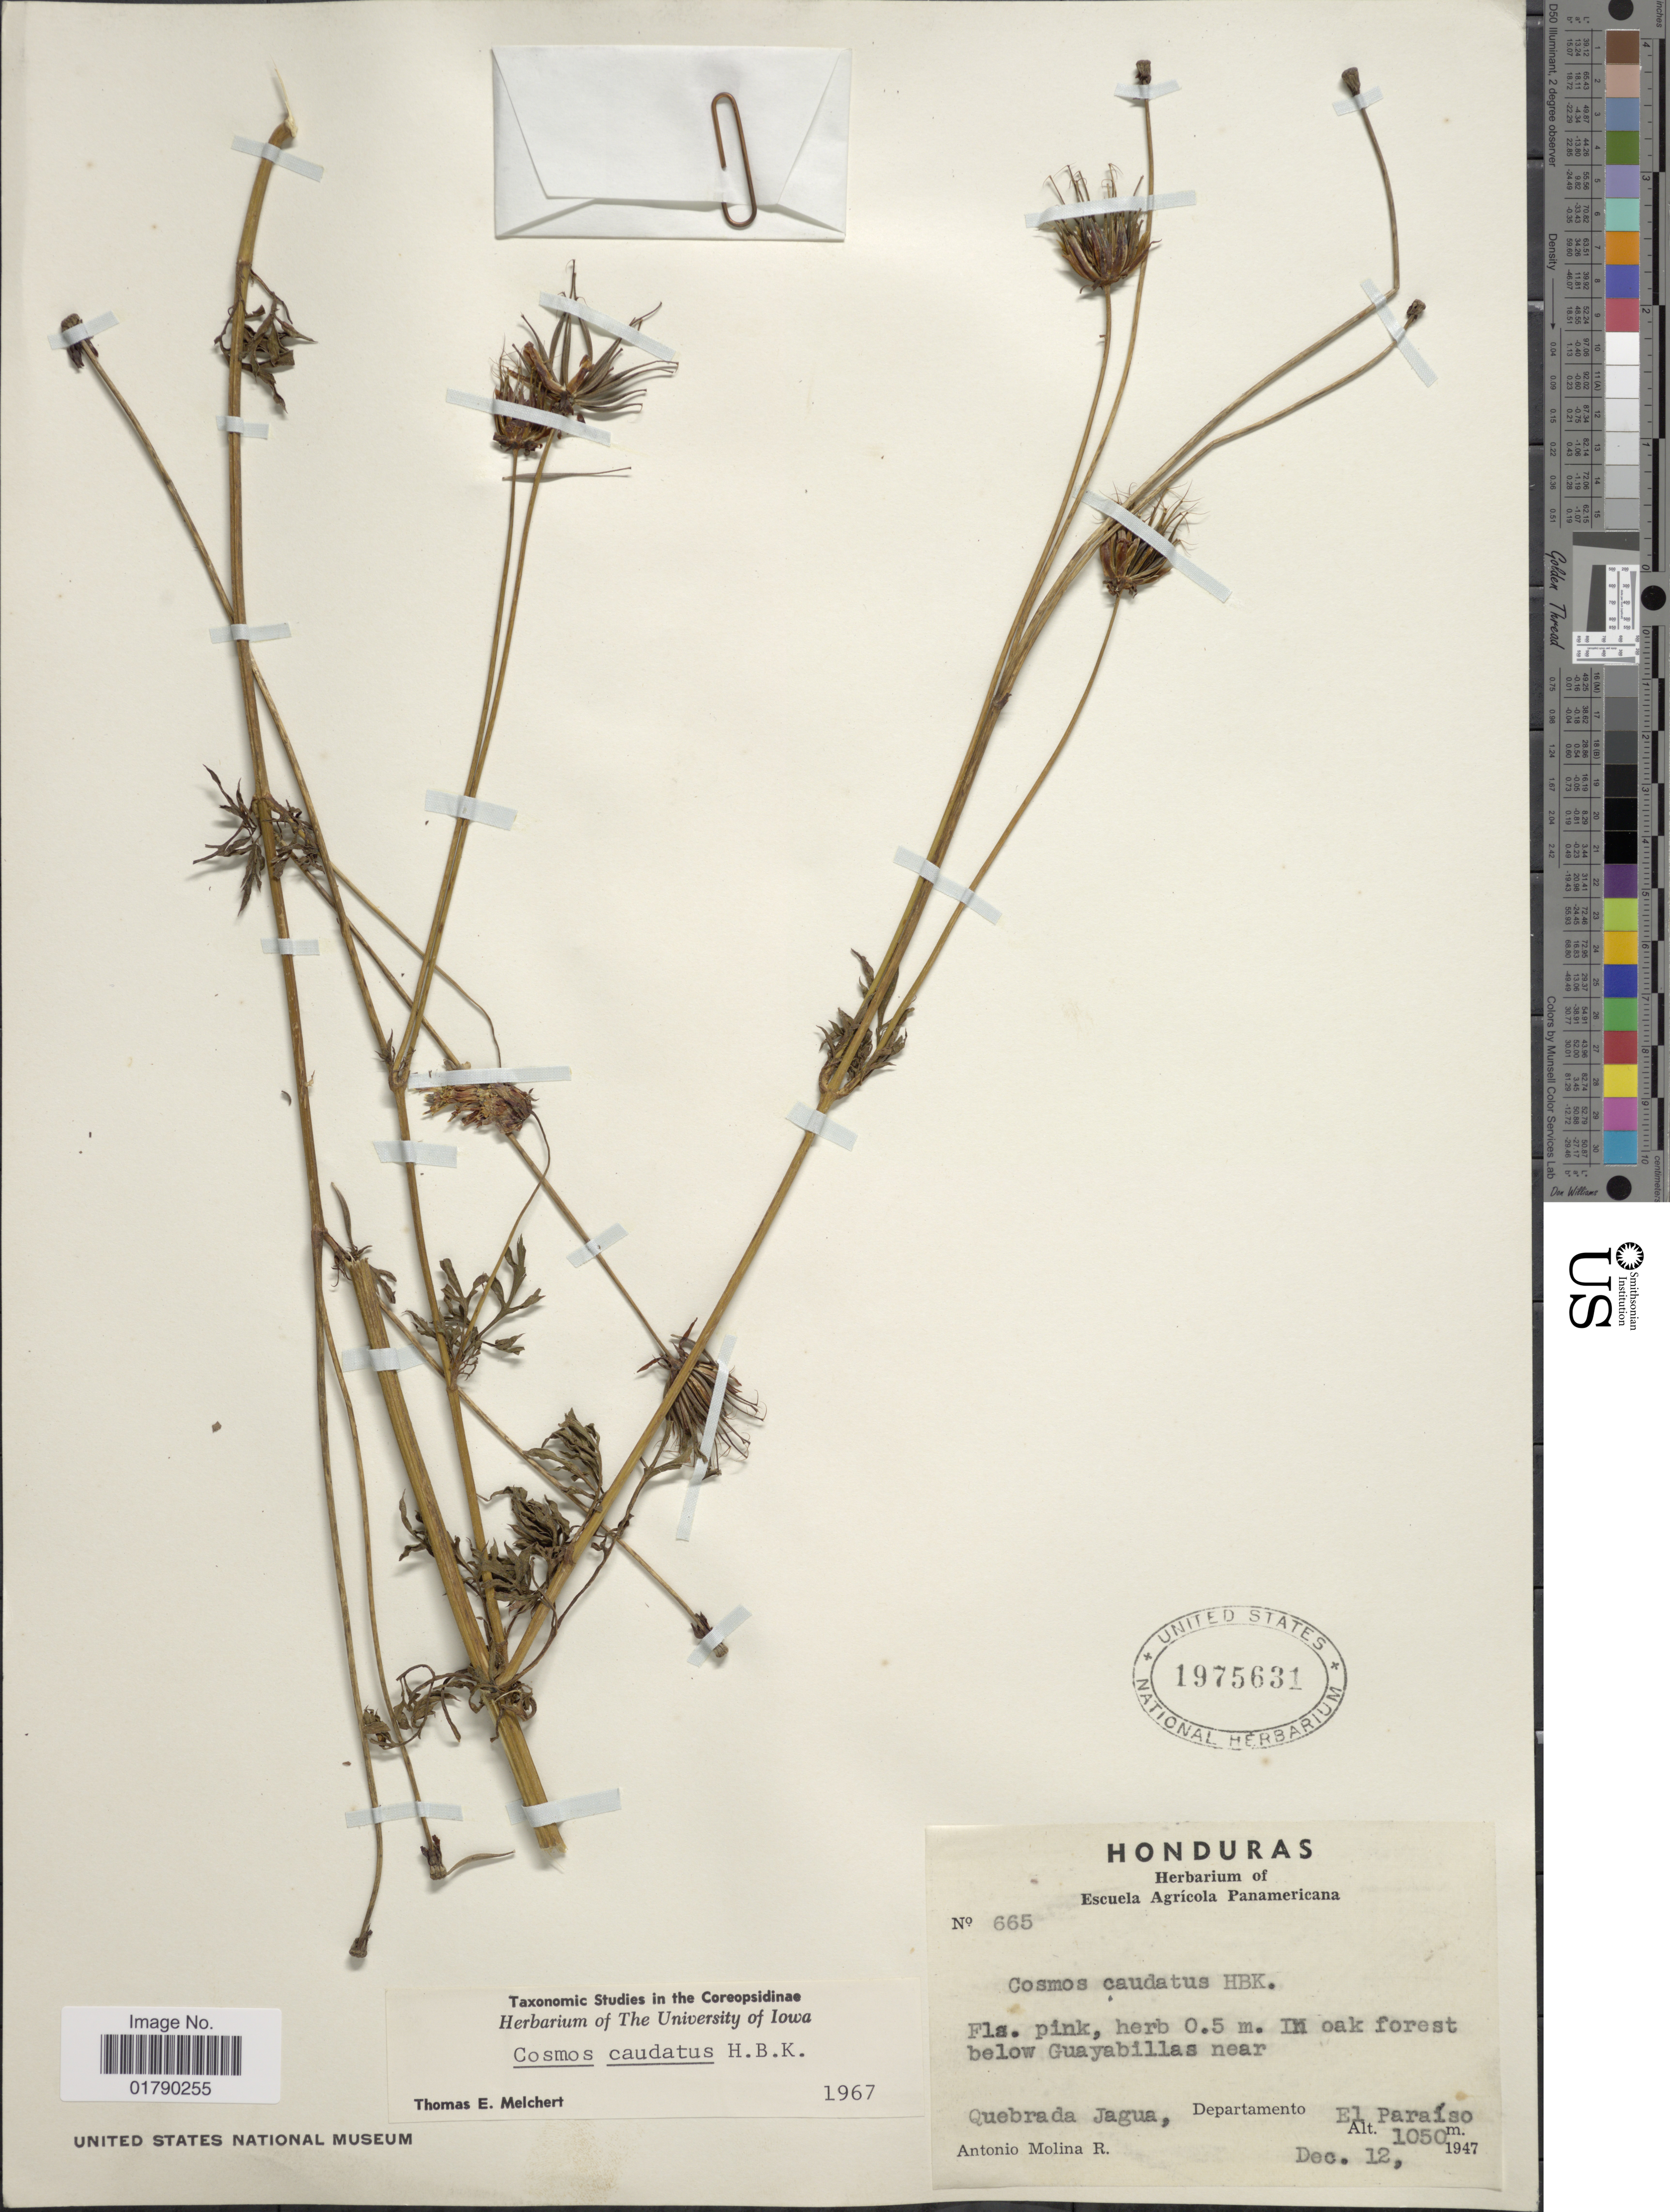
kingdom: Plantae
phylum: Tracheophyta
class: Magnoliopsida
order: Asterales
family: Asteraceae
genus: Cosmos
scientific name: Cosmos caudatus var. exaristatus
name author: Sherff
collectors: A. Molina R.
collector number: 665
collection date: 1947-12-12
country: Honduras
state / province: El Paraíso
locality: In oak forest below Guayabillas near Quebrada Jagua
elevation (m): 1050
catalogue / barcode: US 1975631